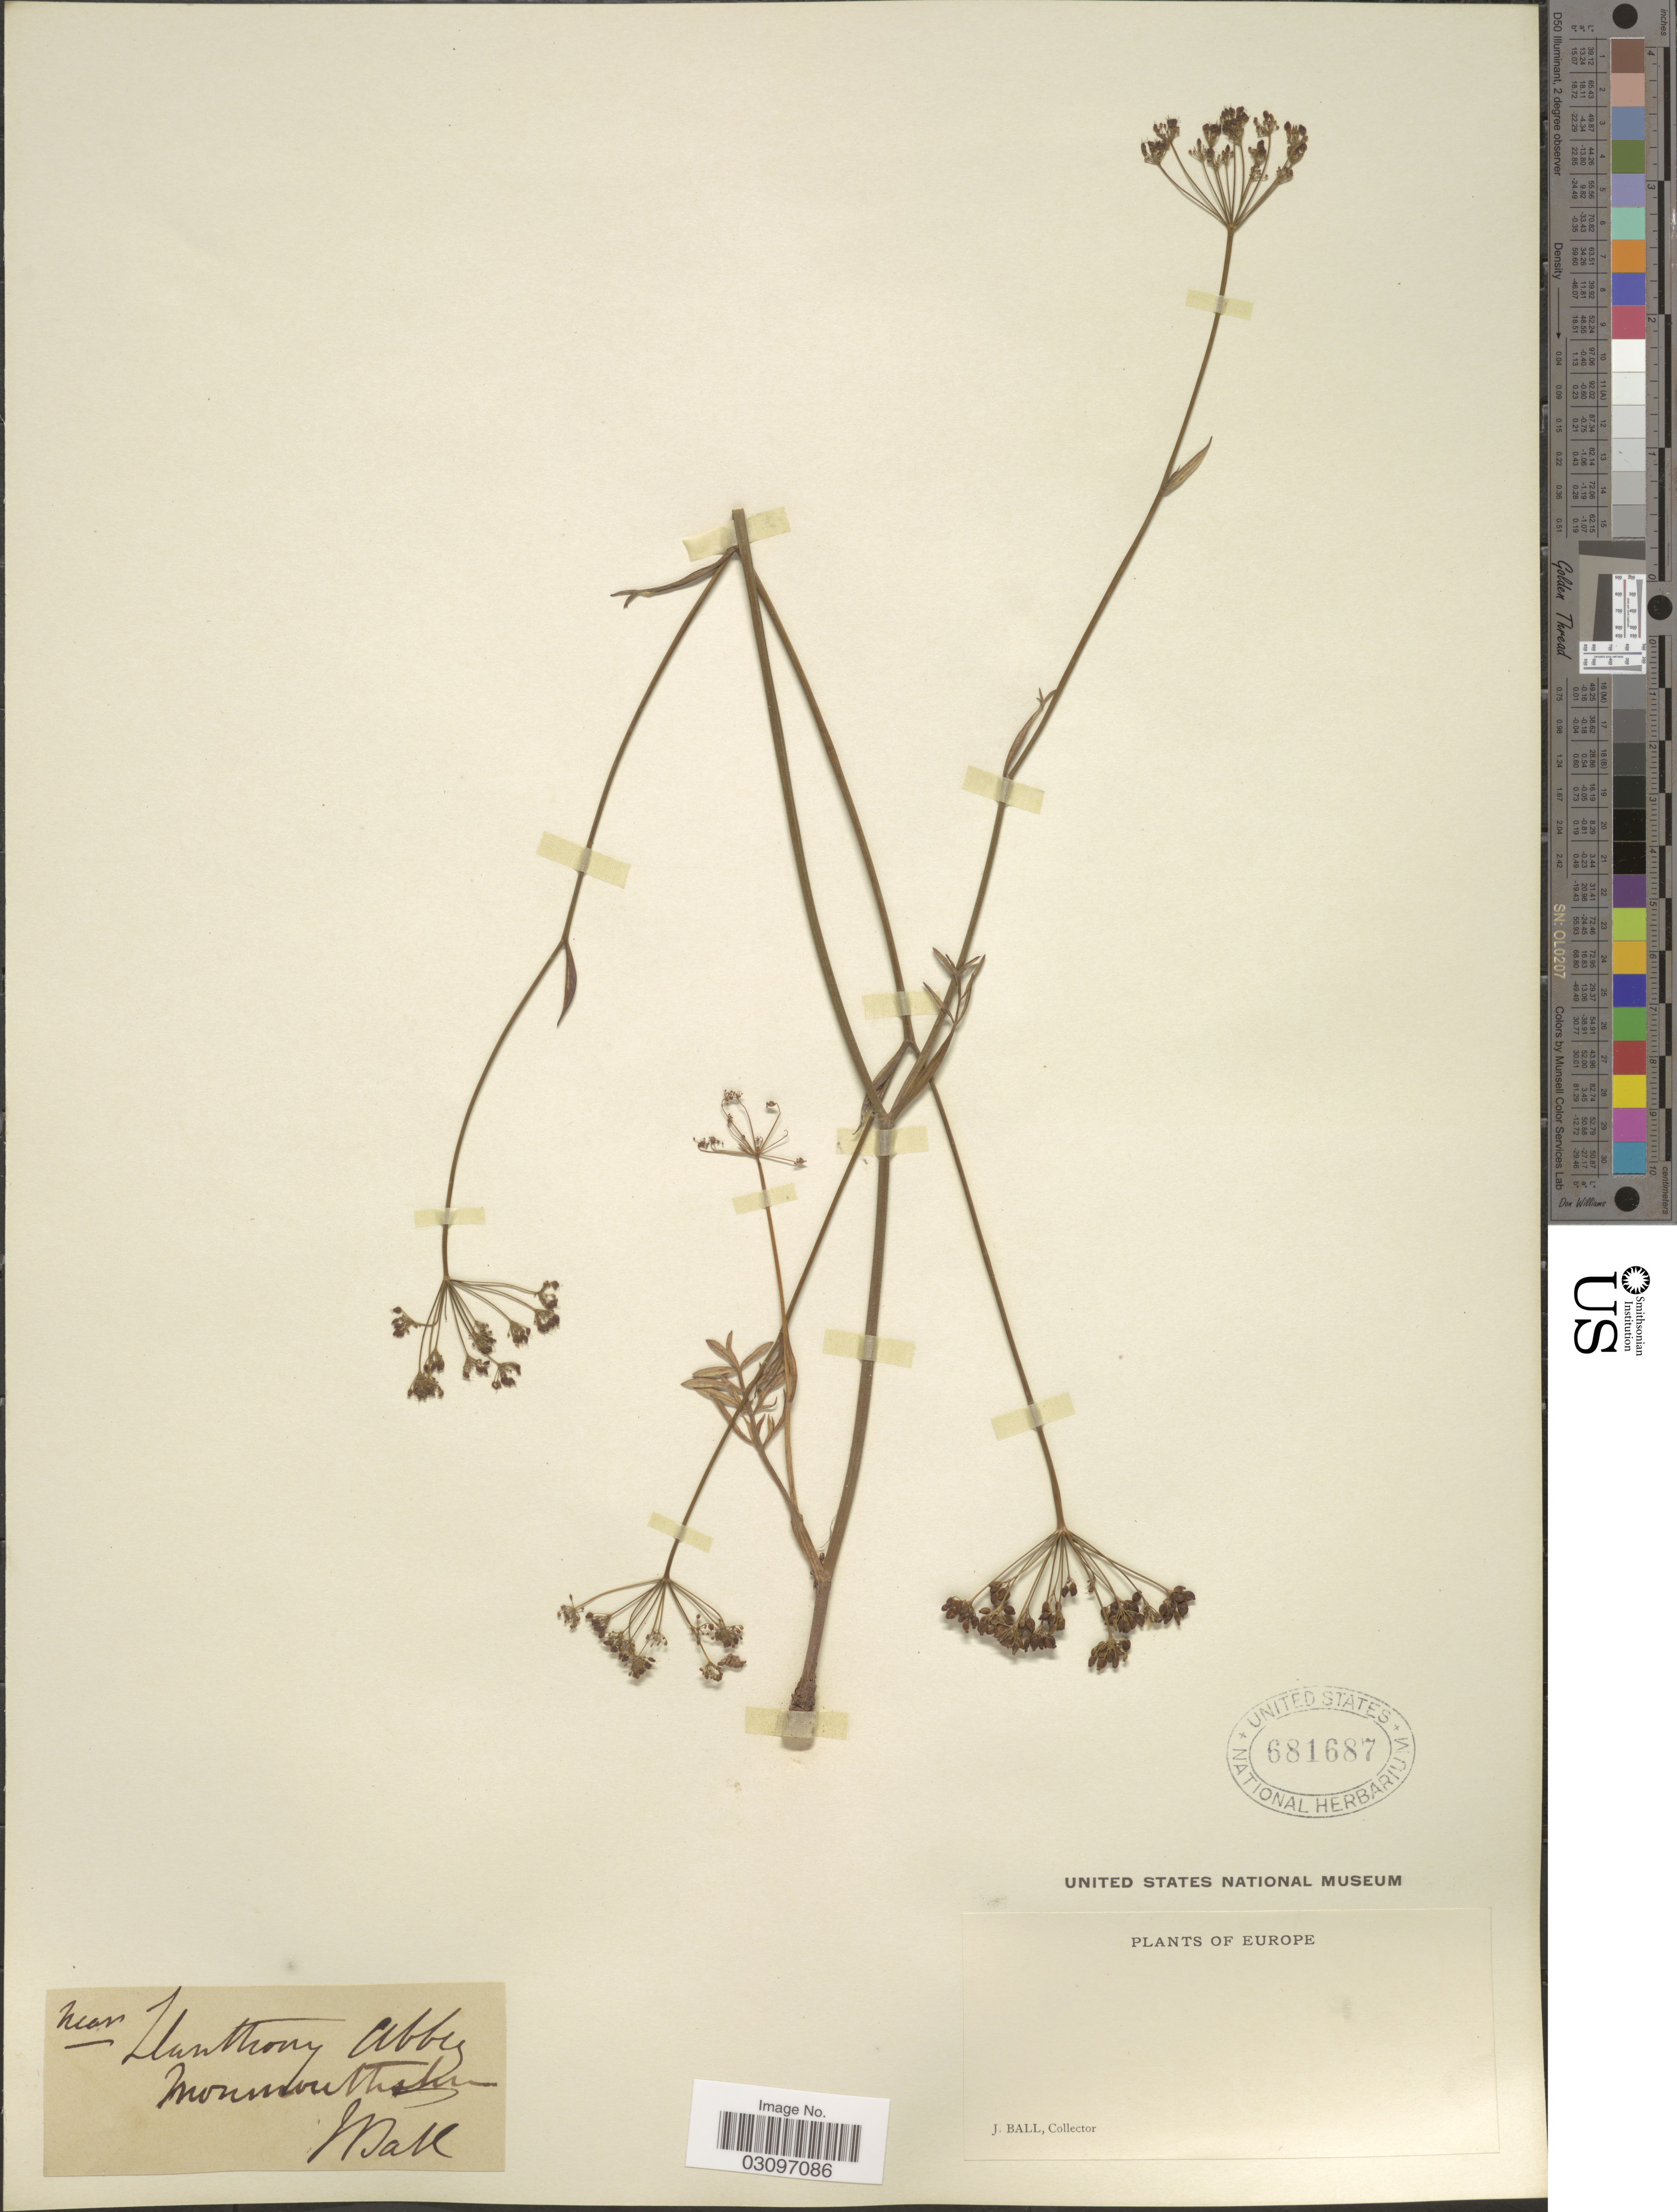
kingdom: Plantae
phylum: Tracheophyta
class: Magnoliopsida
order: Apiales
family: Apiaceae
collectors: J. Ball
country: United Kingdom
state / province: Wales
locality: Europe. Near Llanthony Abbey [illegible text].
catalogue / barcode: US 681687